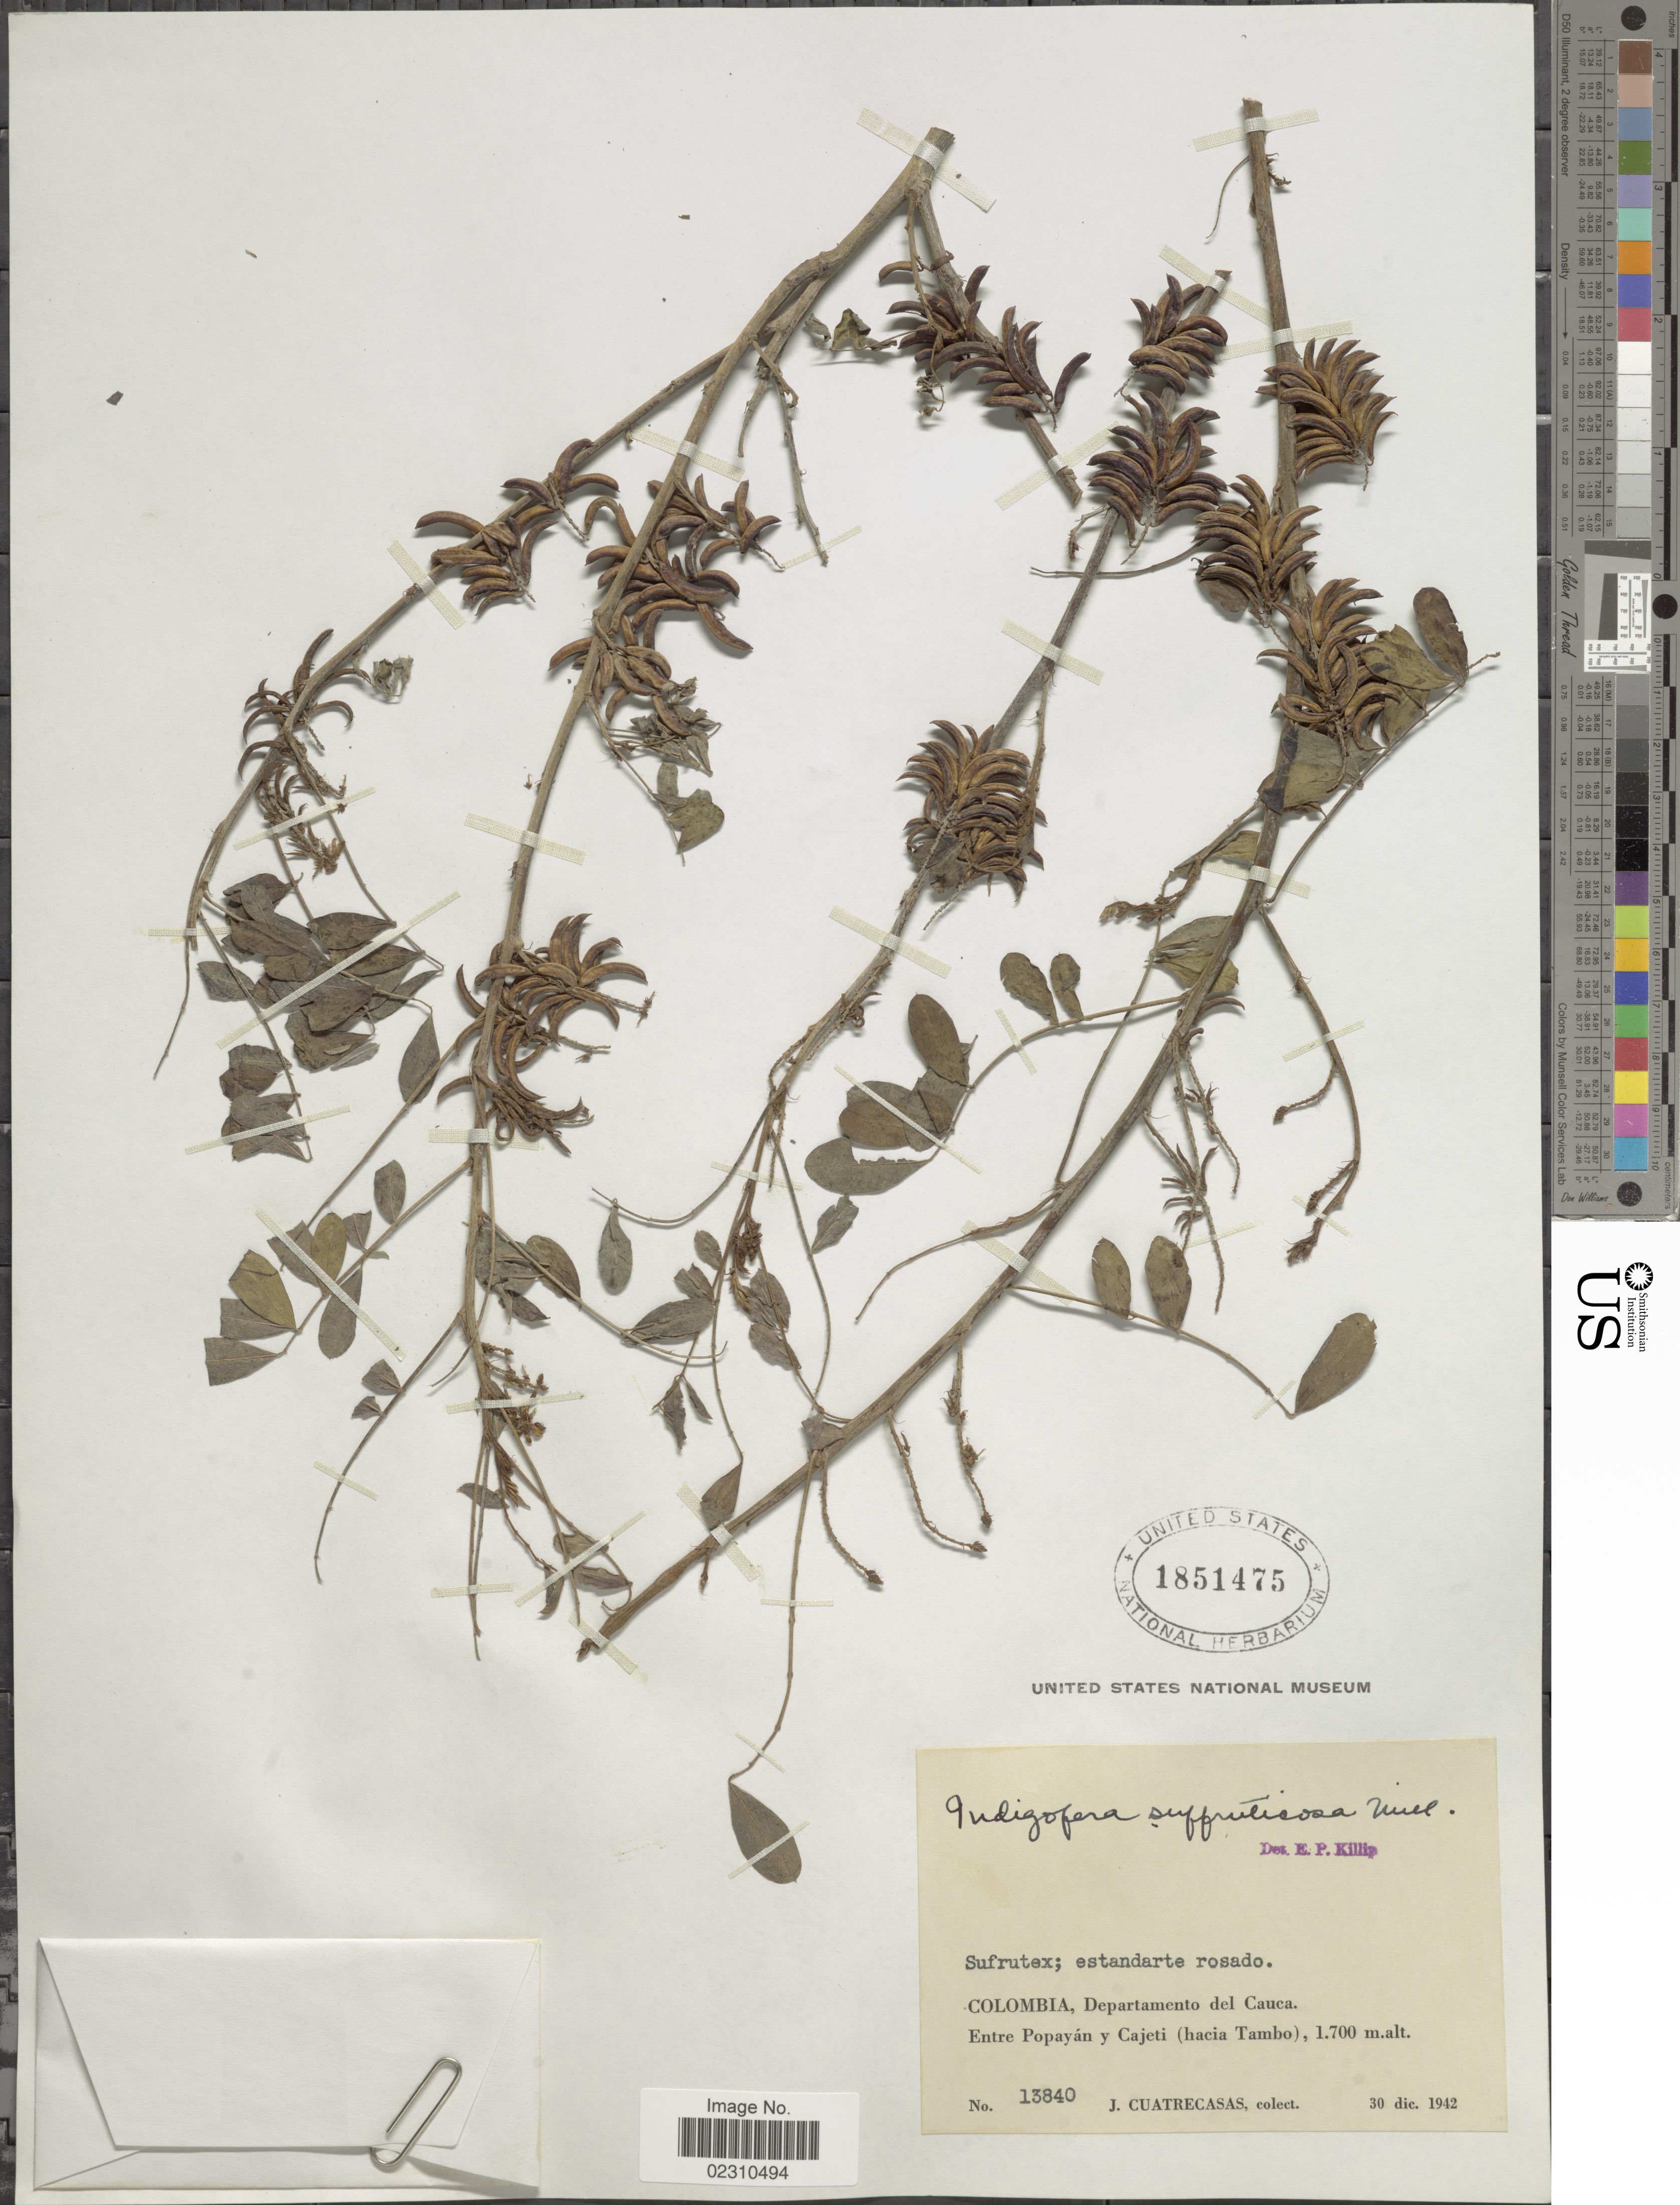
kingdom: Plantae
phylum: Tracheophyta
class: Magnoliopsida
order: Fabales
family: Fabaceae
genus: Indigofera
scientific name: Indigofera suffruticosa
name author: Mill.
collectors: J. Cuatrecasas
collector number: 13840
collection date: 1942-12-30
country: Colombia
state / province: Cauca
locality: Colombia, Departamento del Cauca. Entre Popayan y Cajeti (hacia Tambo).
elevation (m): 1700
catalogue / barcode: US 1851475